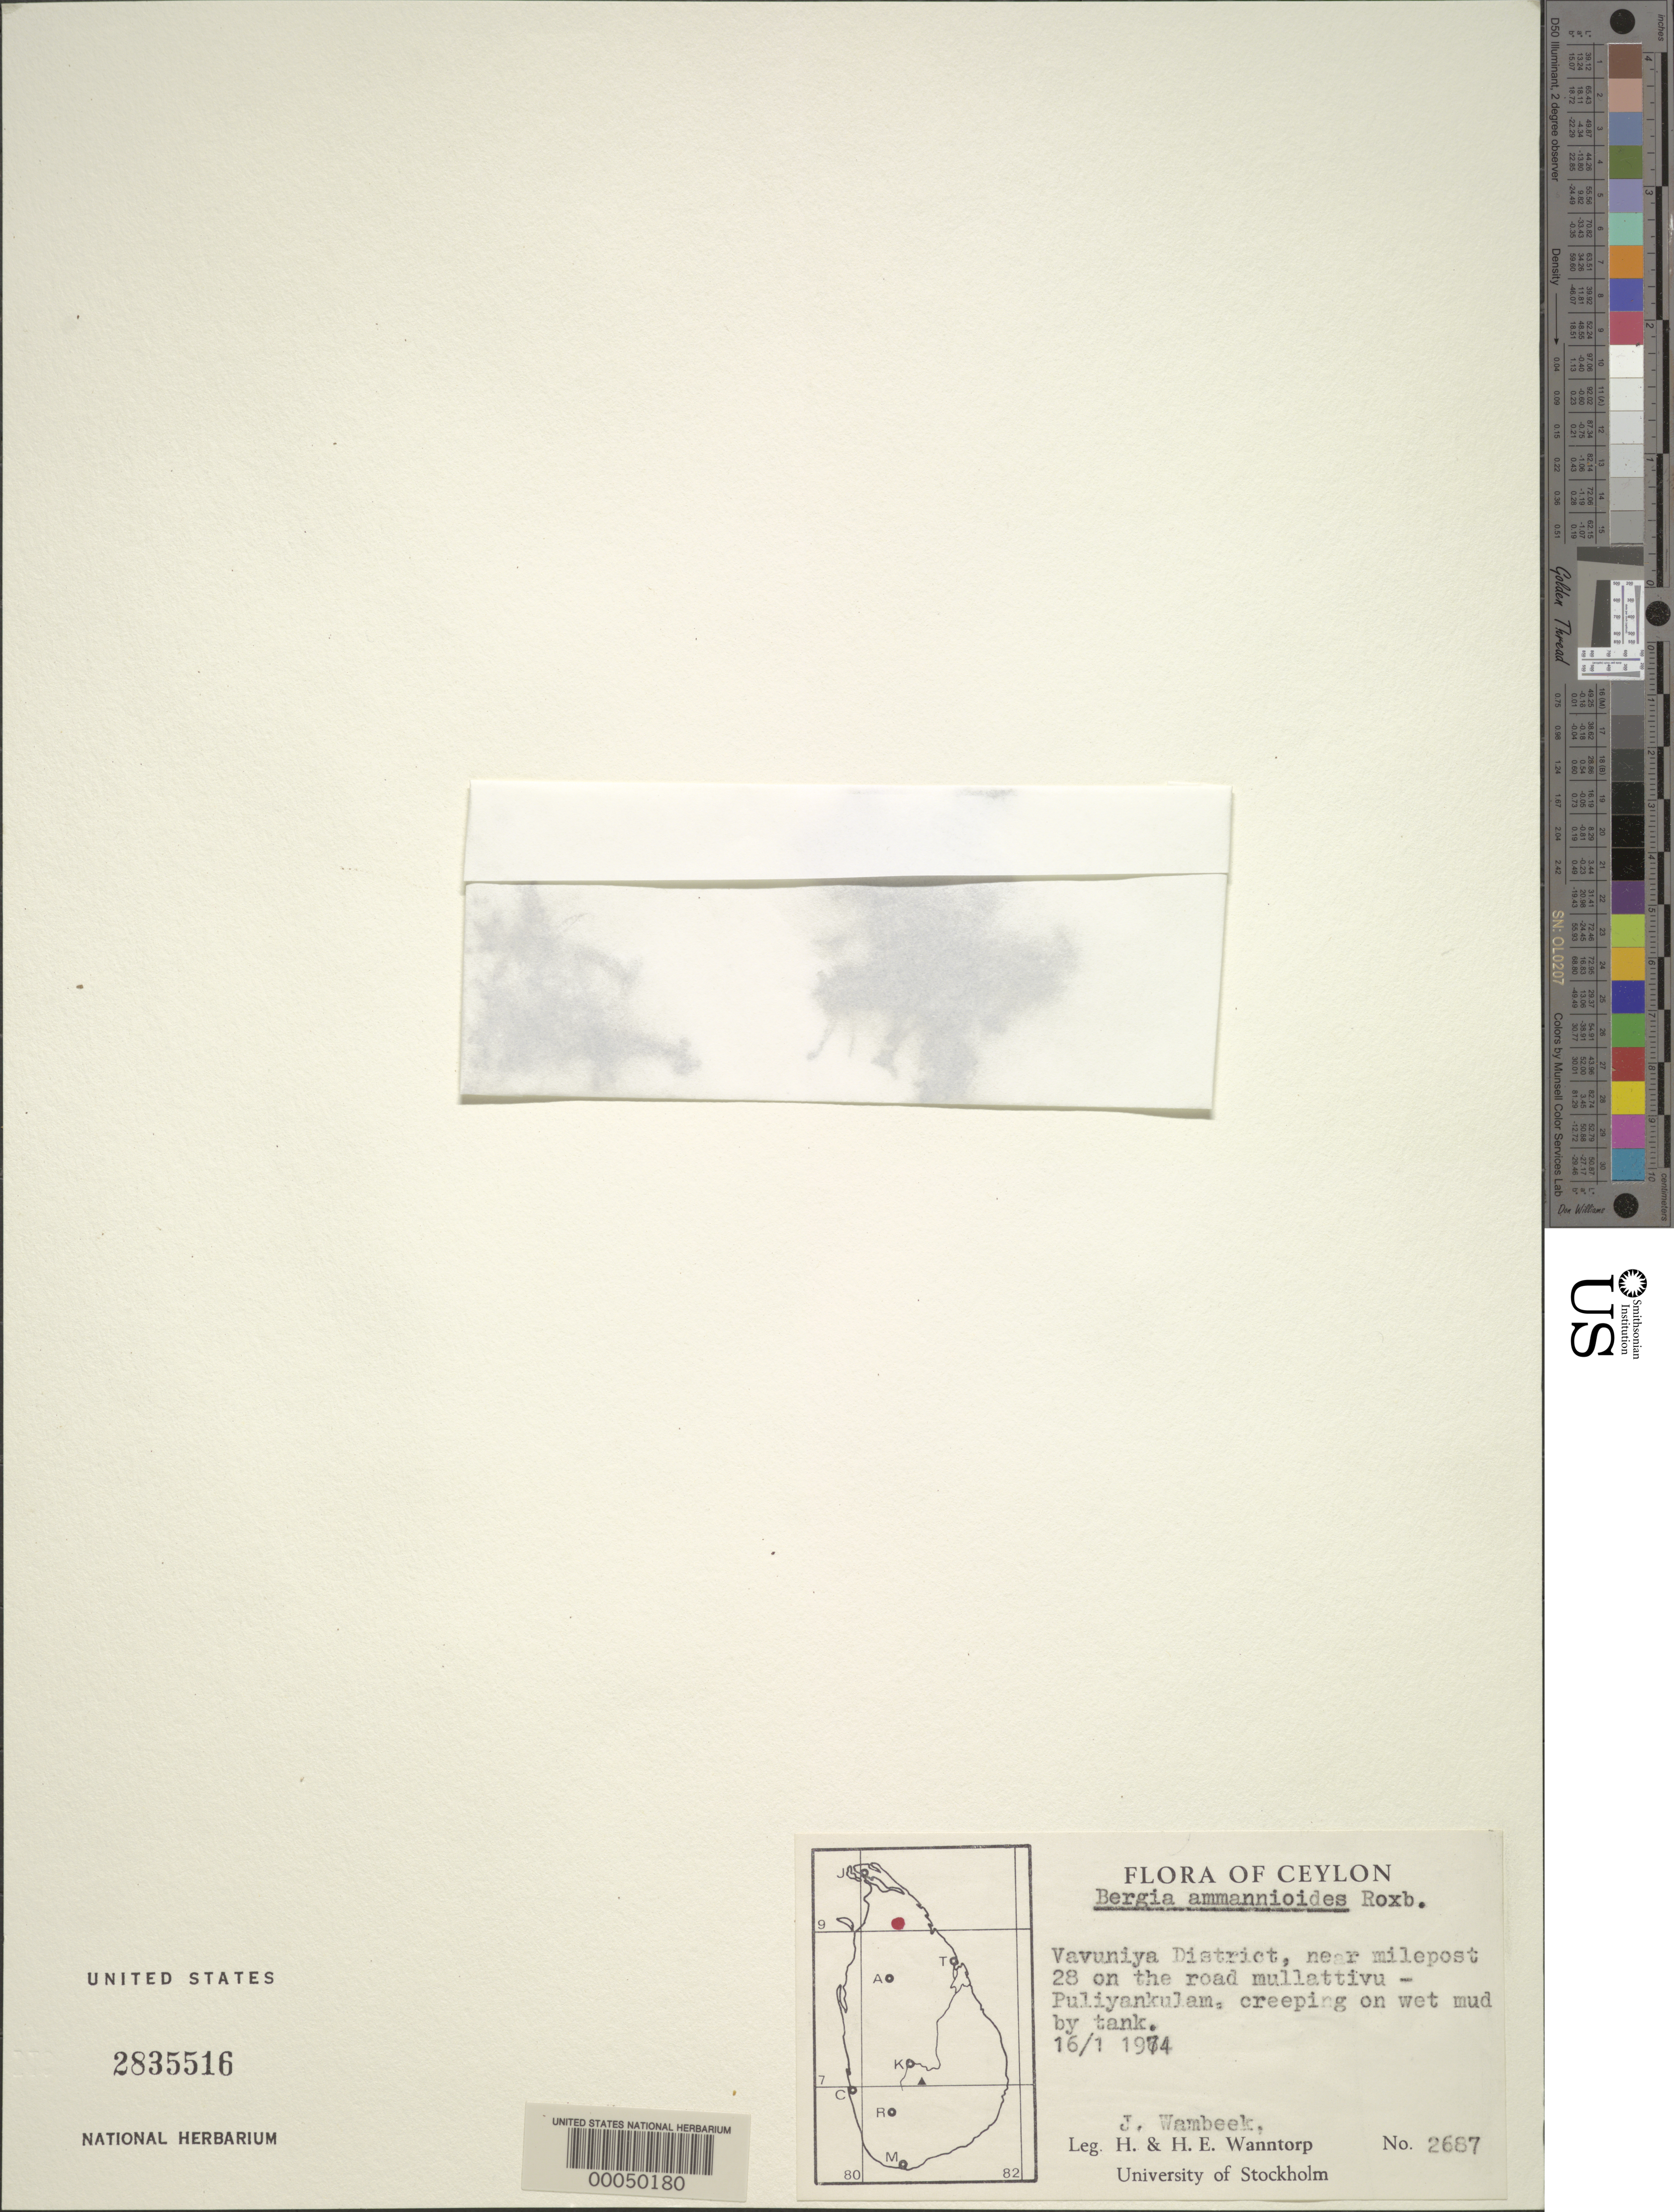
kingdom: Plantae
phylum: Tracheophyta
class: Magnoliopsida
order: Malpighiales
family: Elatinaceae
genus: Bergia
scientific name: Bergia ammannioides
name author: Roxb.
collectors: J. Wambeek, H. Wanntorp & H. Wanntorp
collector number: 2687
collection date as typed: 16 Jan 1974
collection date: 1974-01-16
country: Sri Lanka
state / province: Northern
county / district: Vavuniya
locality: Near milepost 28 on road Mullattivu Puliyankulam.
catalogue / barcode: US 2835516